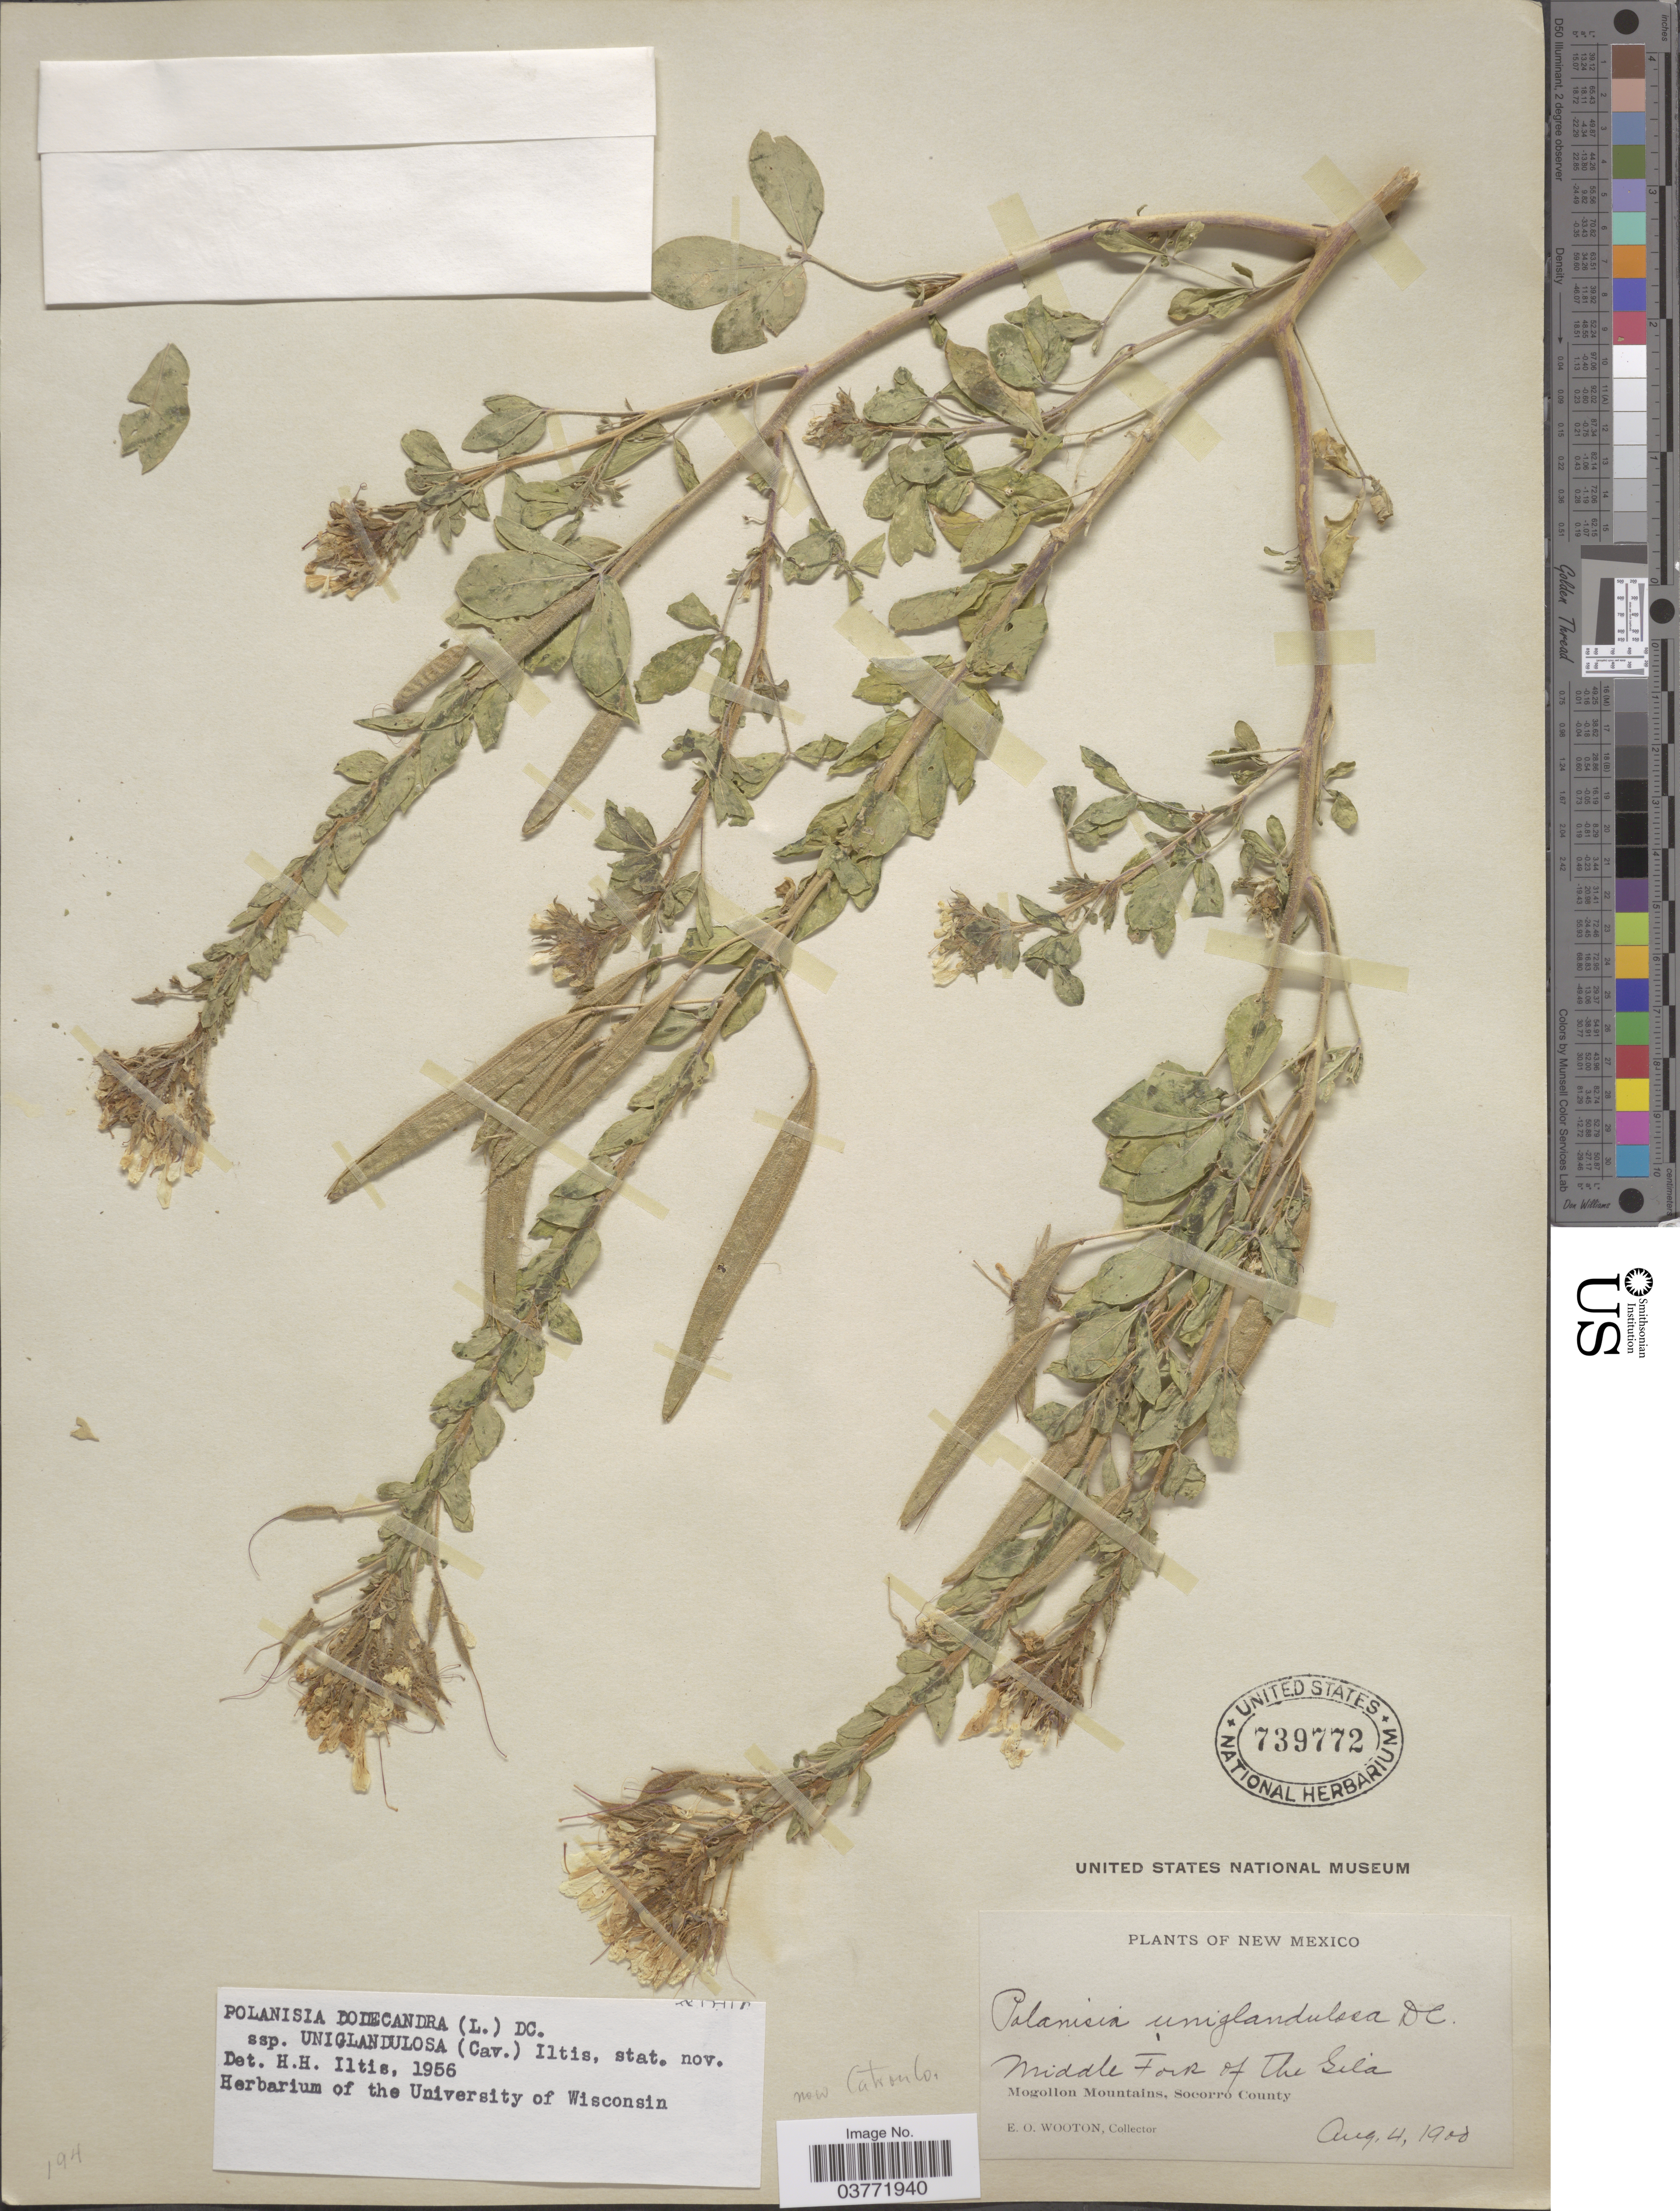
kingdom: Plantae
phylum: Tracheophyta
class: Magnoliopsida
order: Brassicales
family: Cleomaceae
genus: Polanisia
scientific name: Polanisia uniglandulosa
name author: (Cav.) DC.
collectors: E. O. Wooton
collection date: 1900-08-04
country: United States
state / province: New Mexico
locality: Middle Fork of The Gila. Mogollon Mountains, Socorro County. Now Catron Co.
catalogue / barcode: US 739772